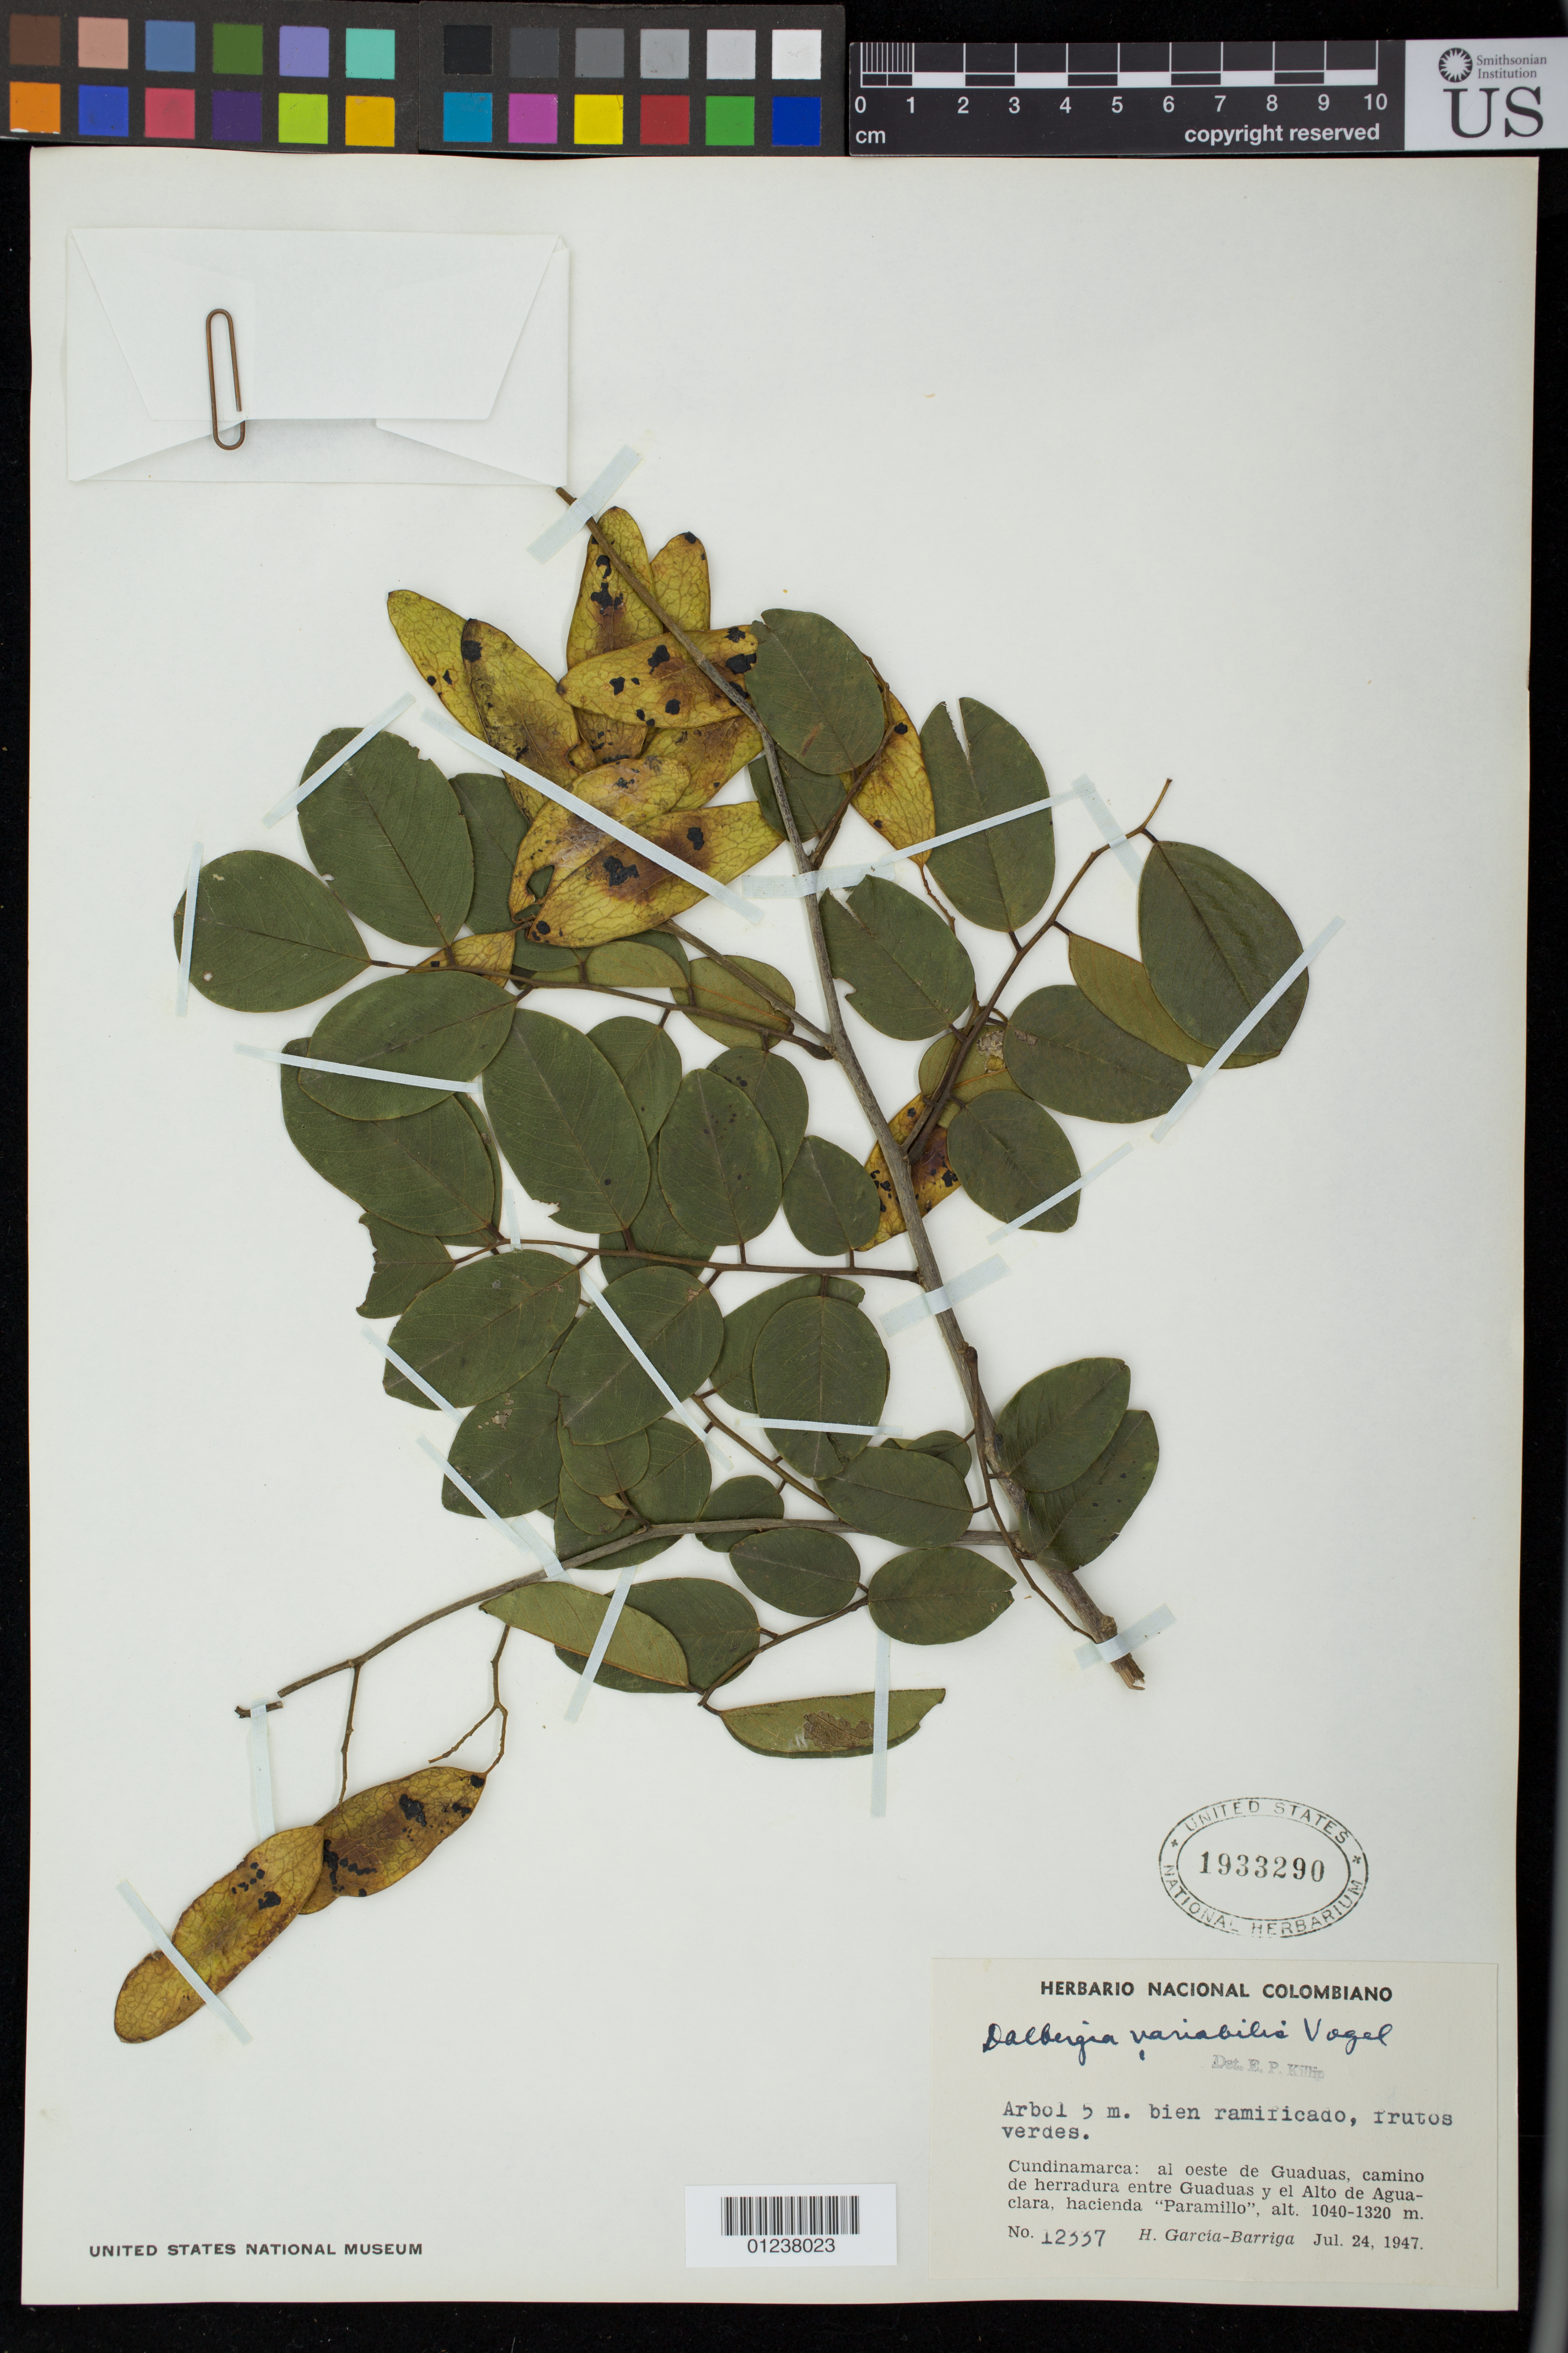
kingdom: Plantae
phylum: Tracheophyta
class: Magnoliopsida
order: Fabales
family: Fabaceae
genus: Dalbergia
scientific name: Dalbergia frutescens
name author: (Vell.) Britton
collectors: H. Garcia-Barriga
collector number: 12337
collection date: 1947-07-24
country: Colombia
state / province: Cundinamarca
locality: Al oeste de Guaduas, camino de herradura entre Guaduas ye el Alto de Aguaclara, hacienda "Paramillo."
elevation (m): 1040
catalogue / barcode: US 1933290